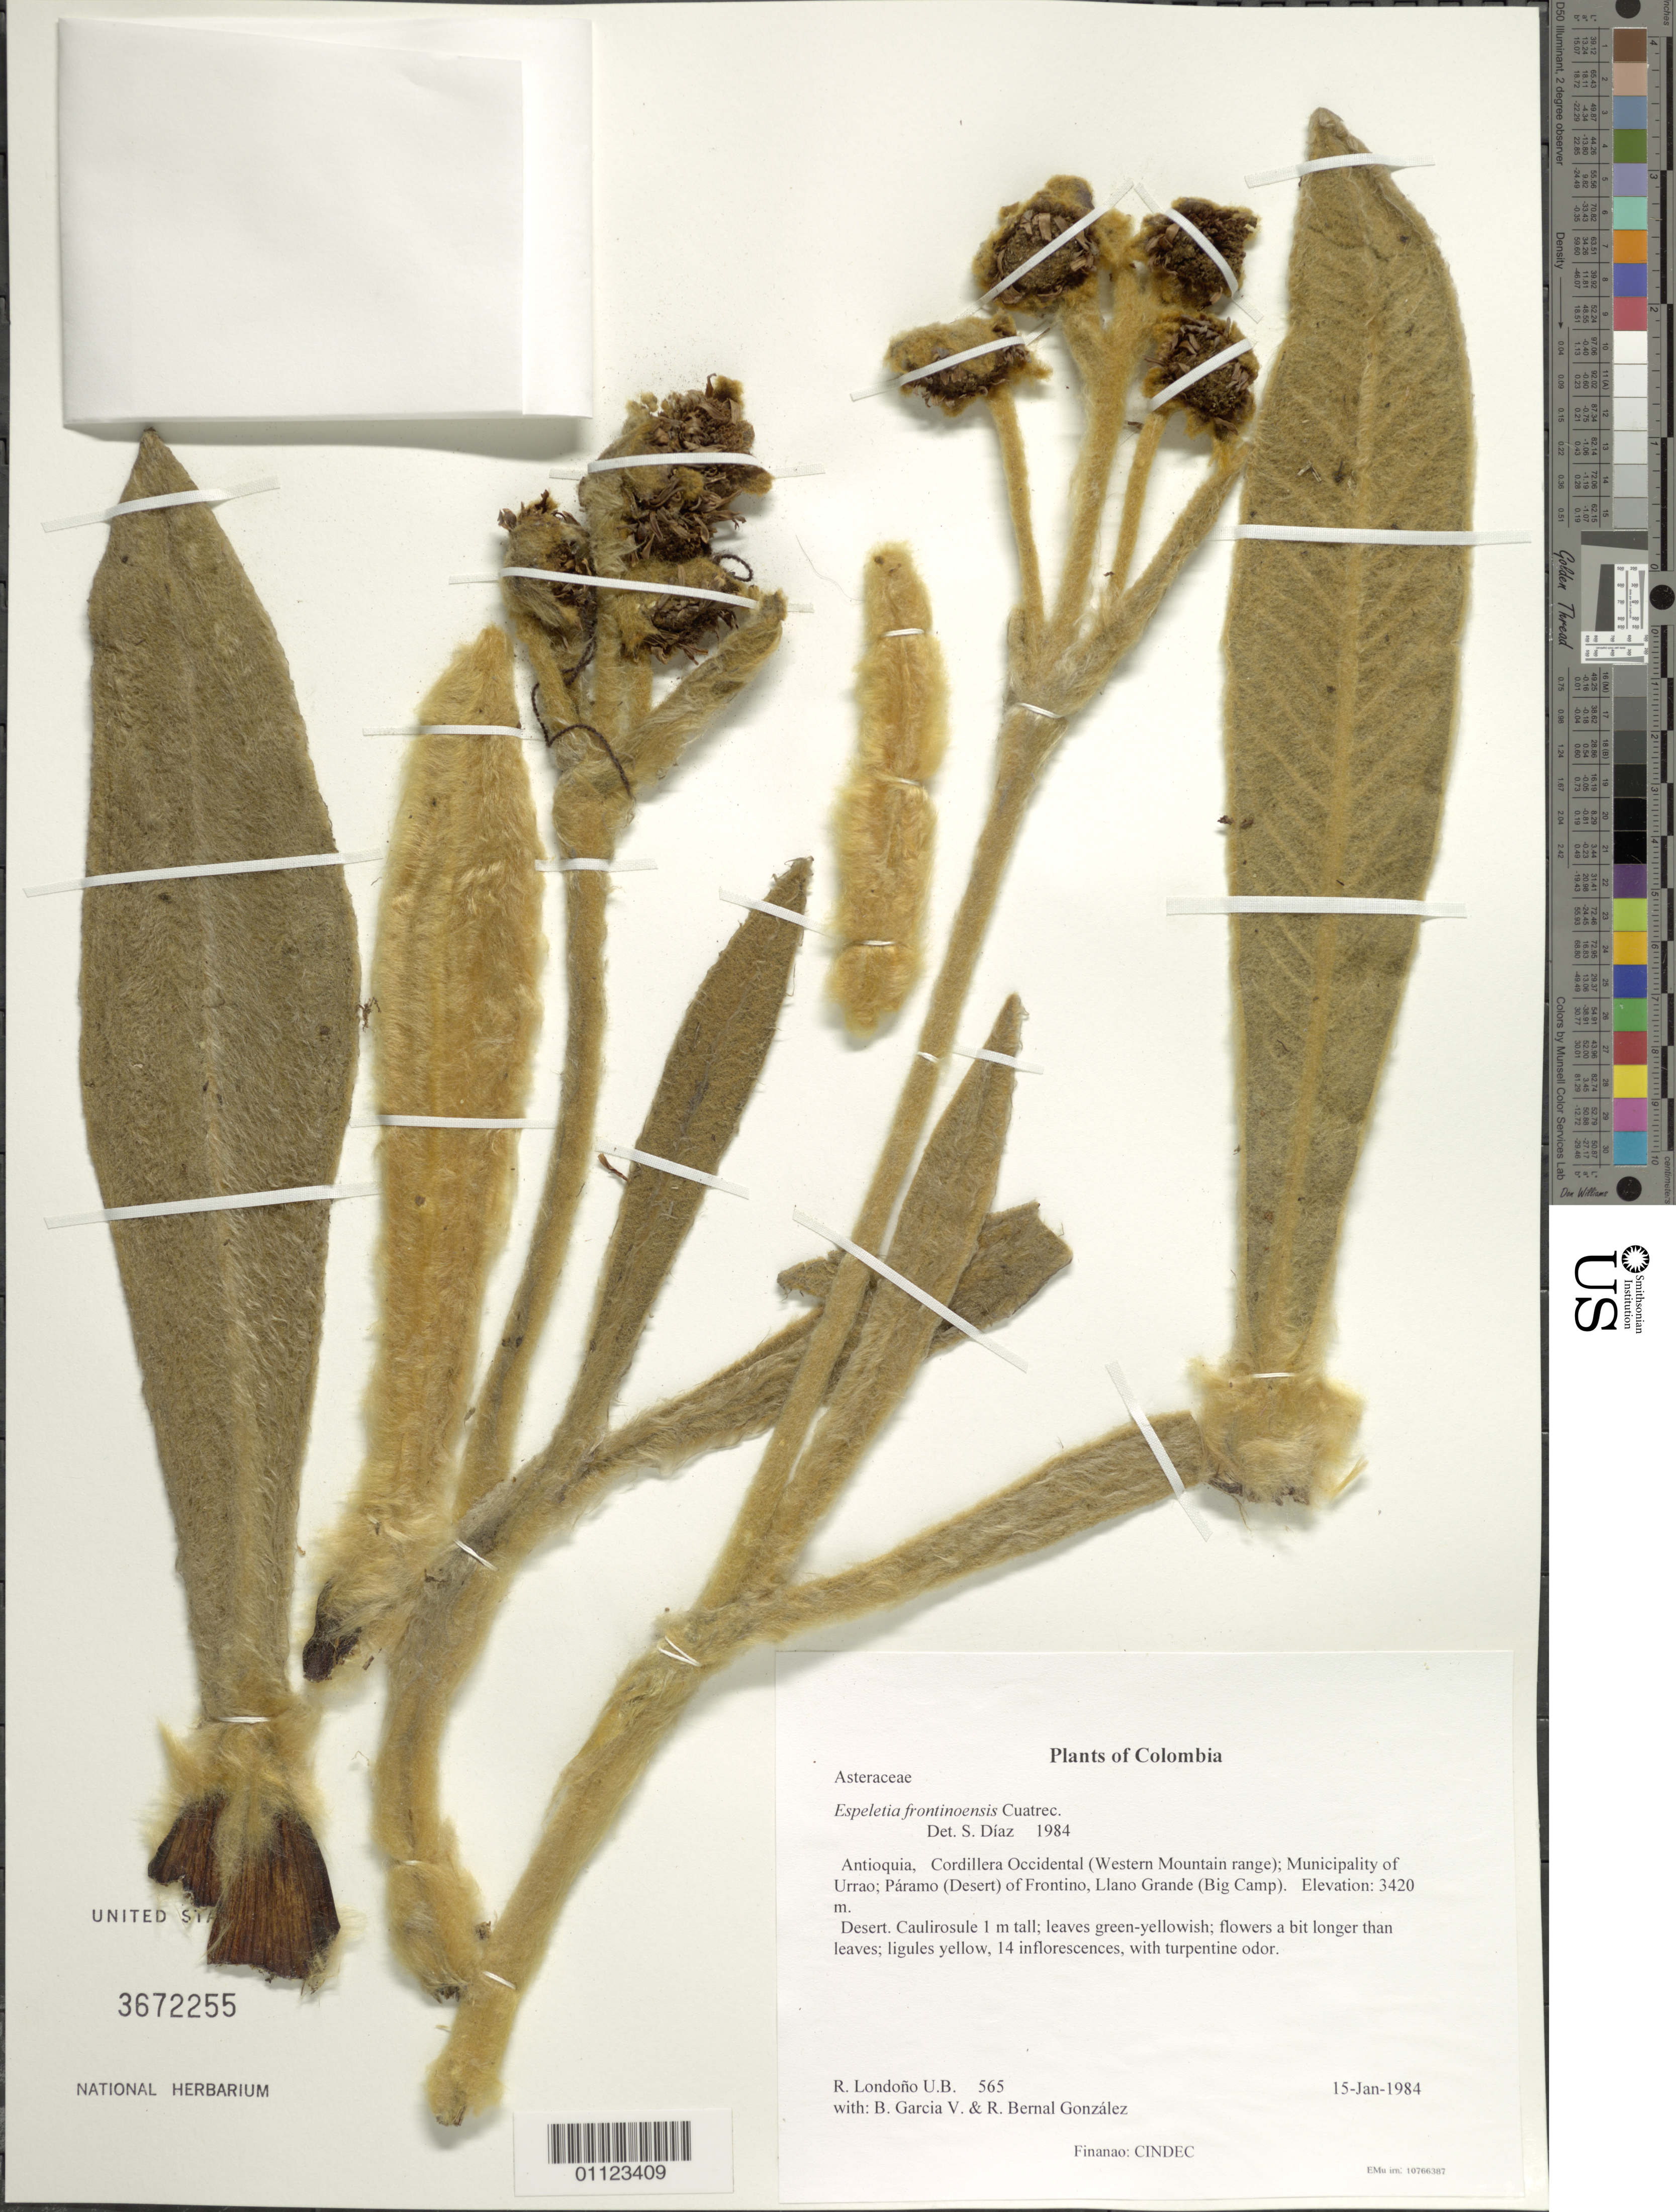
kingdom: Plantae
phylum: Tracheophyta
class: Magnoliopsida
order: Asterales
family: Asteraceae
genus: Espeletia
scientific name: Espeletia frontinoensis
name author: Cuatrec.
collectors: R. Londono U.B., B. Garcia V. & R. Bernal González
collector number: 565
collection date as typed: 15-Jan-84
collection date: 1984-01-15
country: Colombia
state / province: Antioquia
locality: Cordillera Occidental (Western Mountain range); Municipality of Urrao; Páramo (Desert) of Frontino, Llano Grande (Big Camp)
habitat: Paramo.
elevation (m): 3420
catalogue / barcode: US 3672255